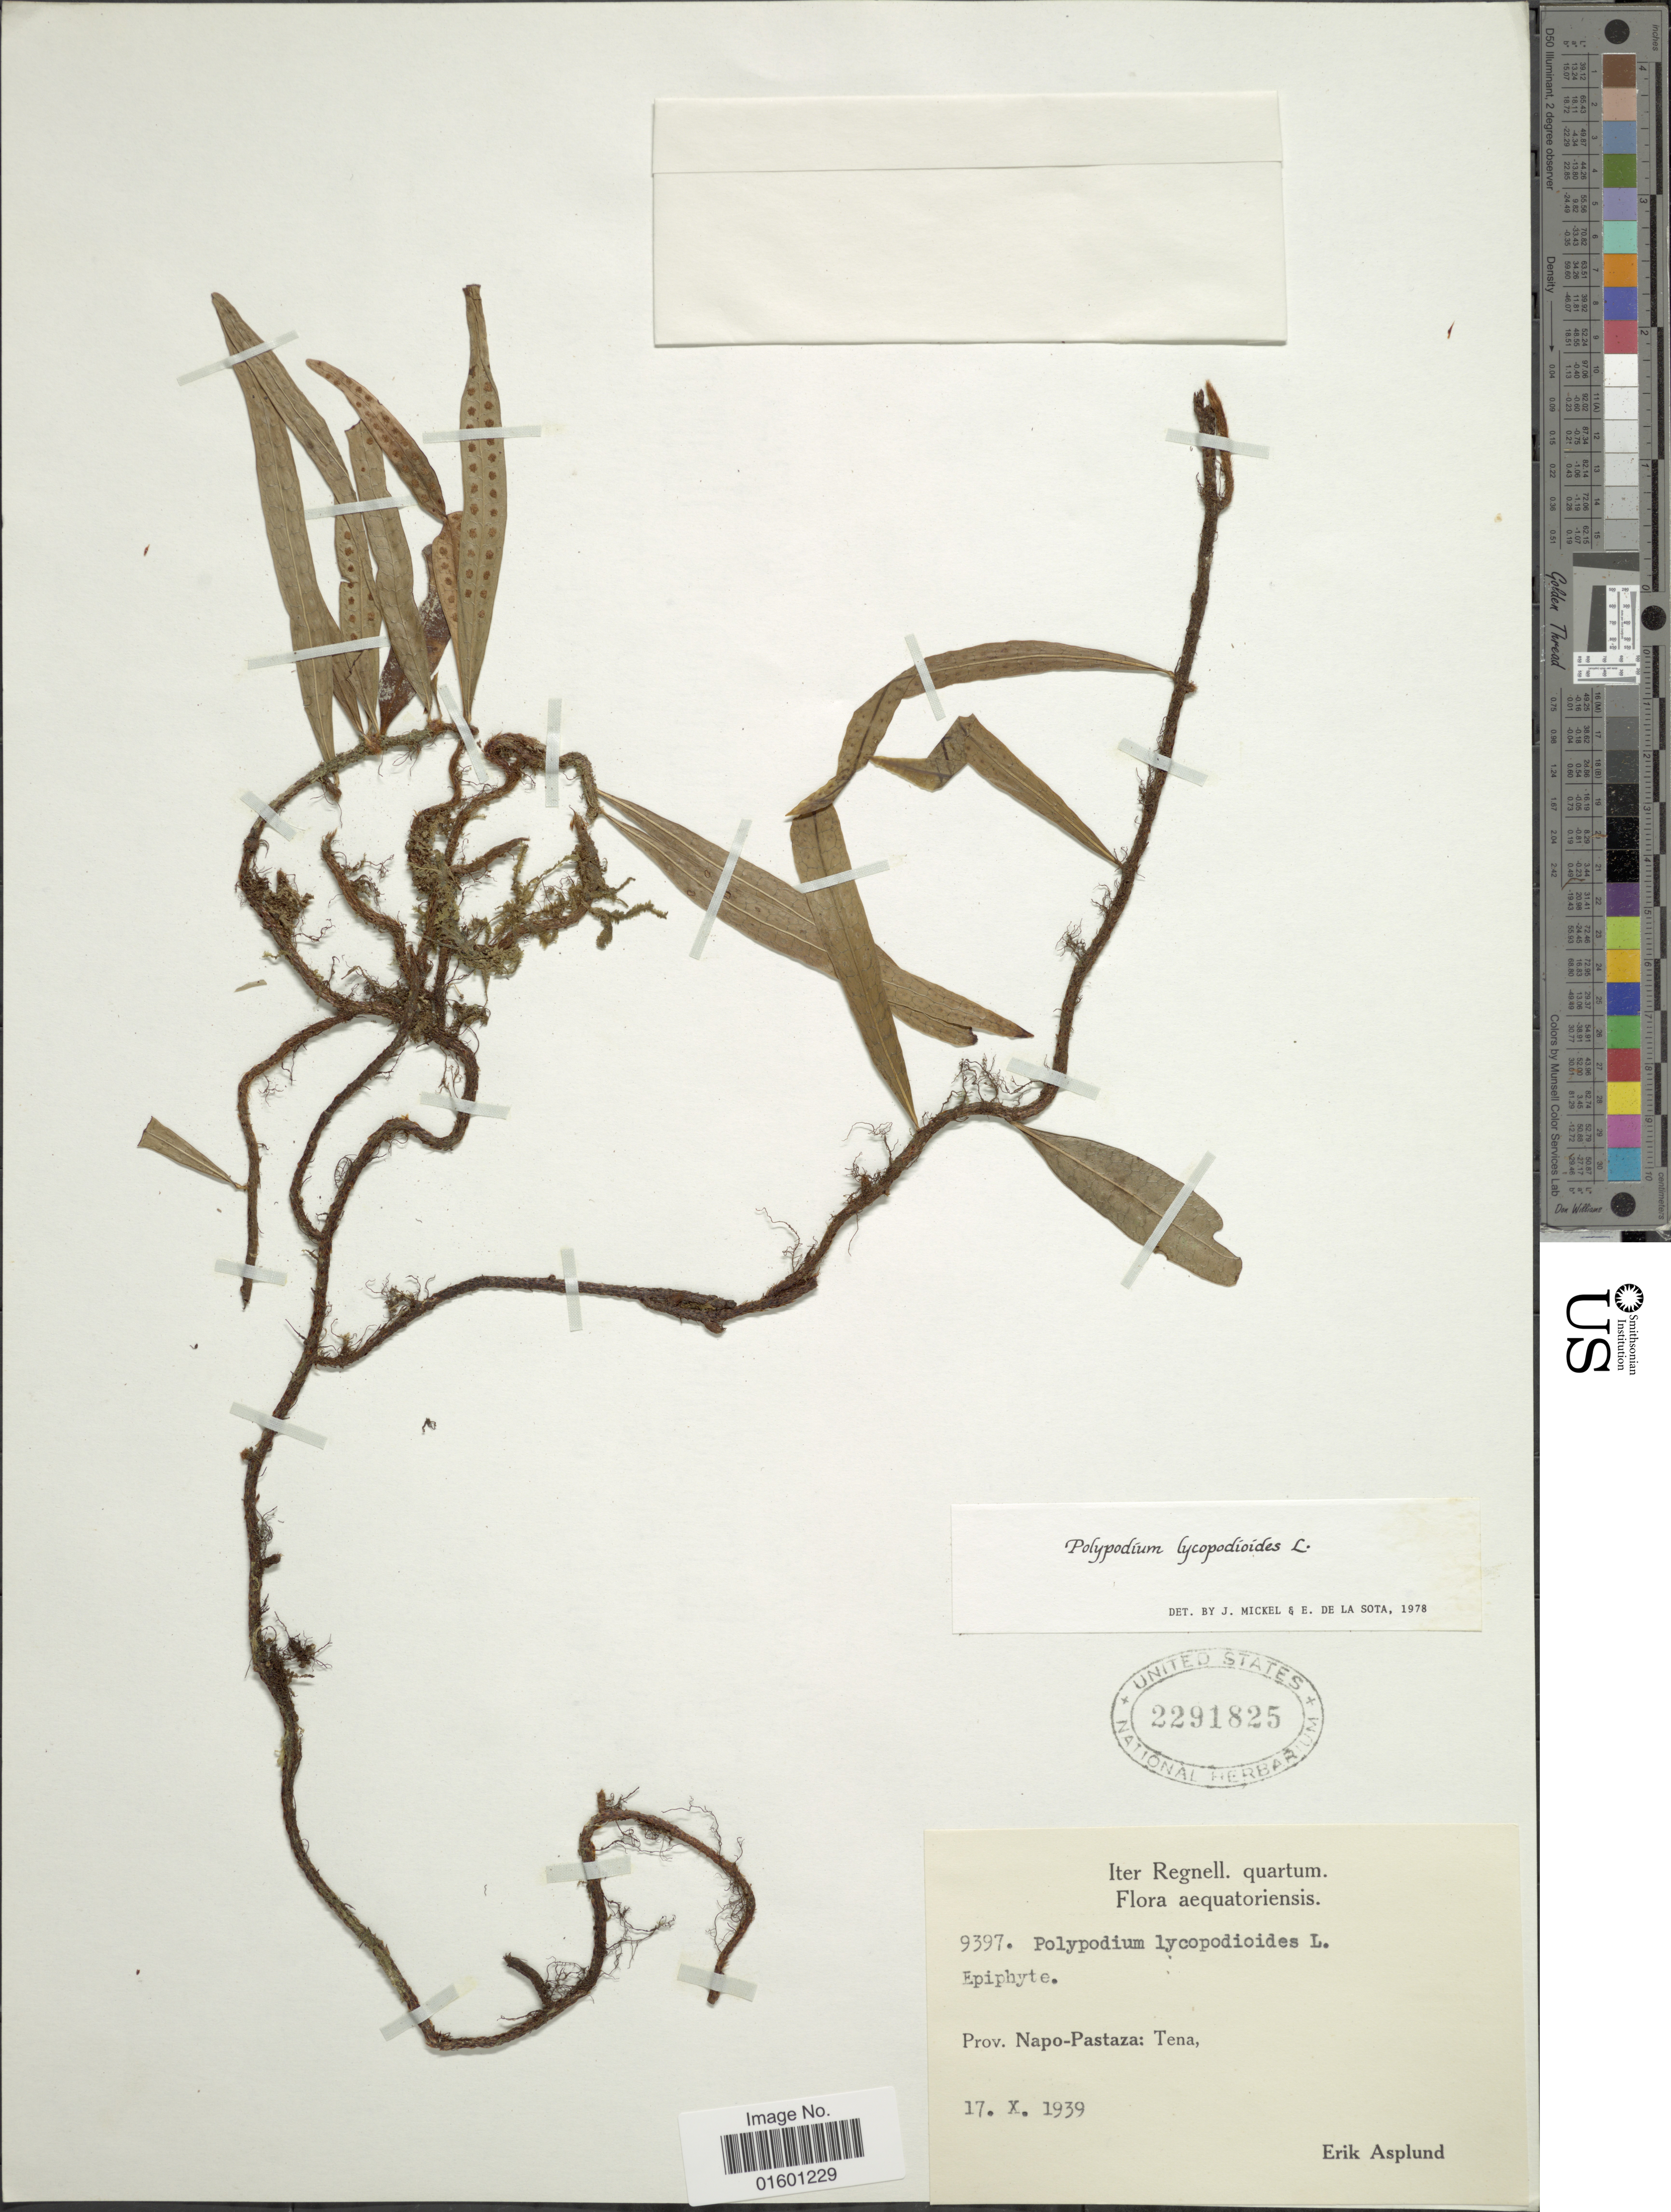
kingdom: Plantae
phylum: Tracheophyta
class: Polypodiopsida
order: Polypodiales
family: Polypodiaceae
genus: Microgramma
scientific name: Microgramma lycopodioides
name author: (L.) Copel.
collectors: E. Asplund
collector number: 9397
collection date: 1939-10-17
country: Ecuador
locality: Prov. Napo - Pastaza: Tena,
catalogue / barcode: US 2291825